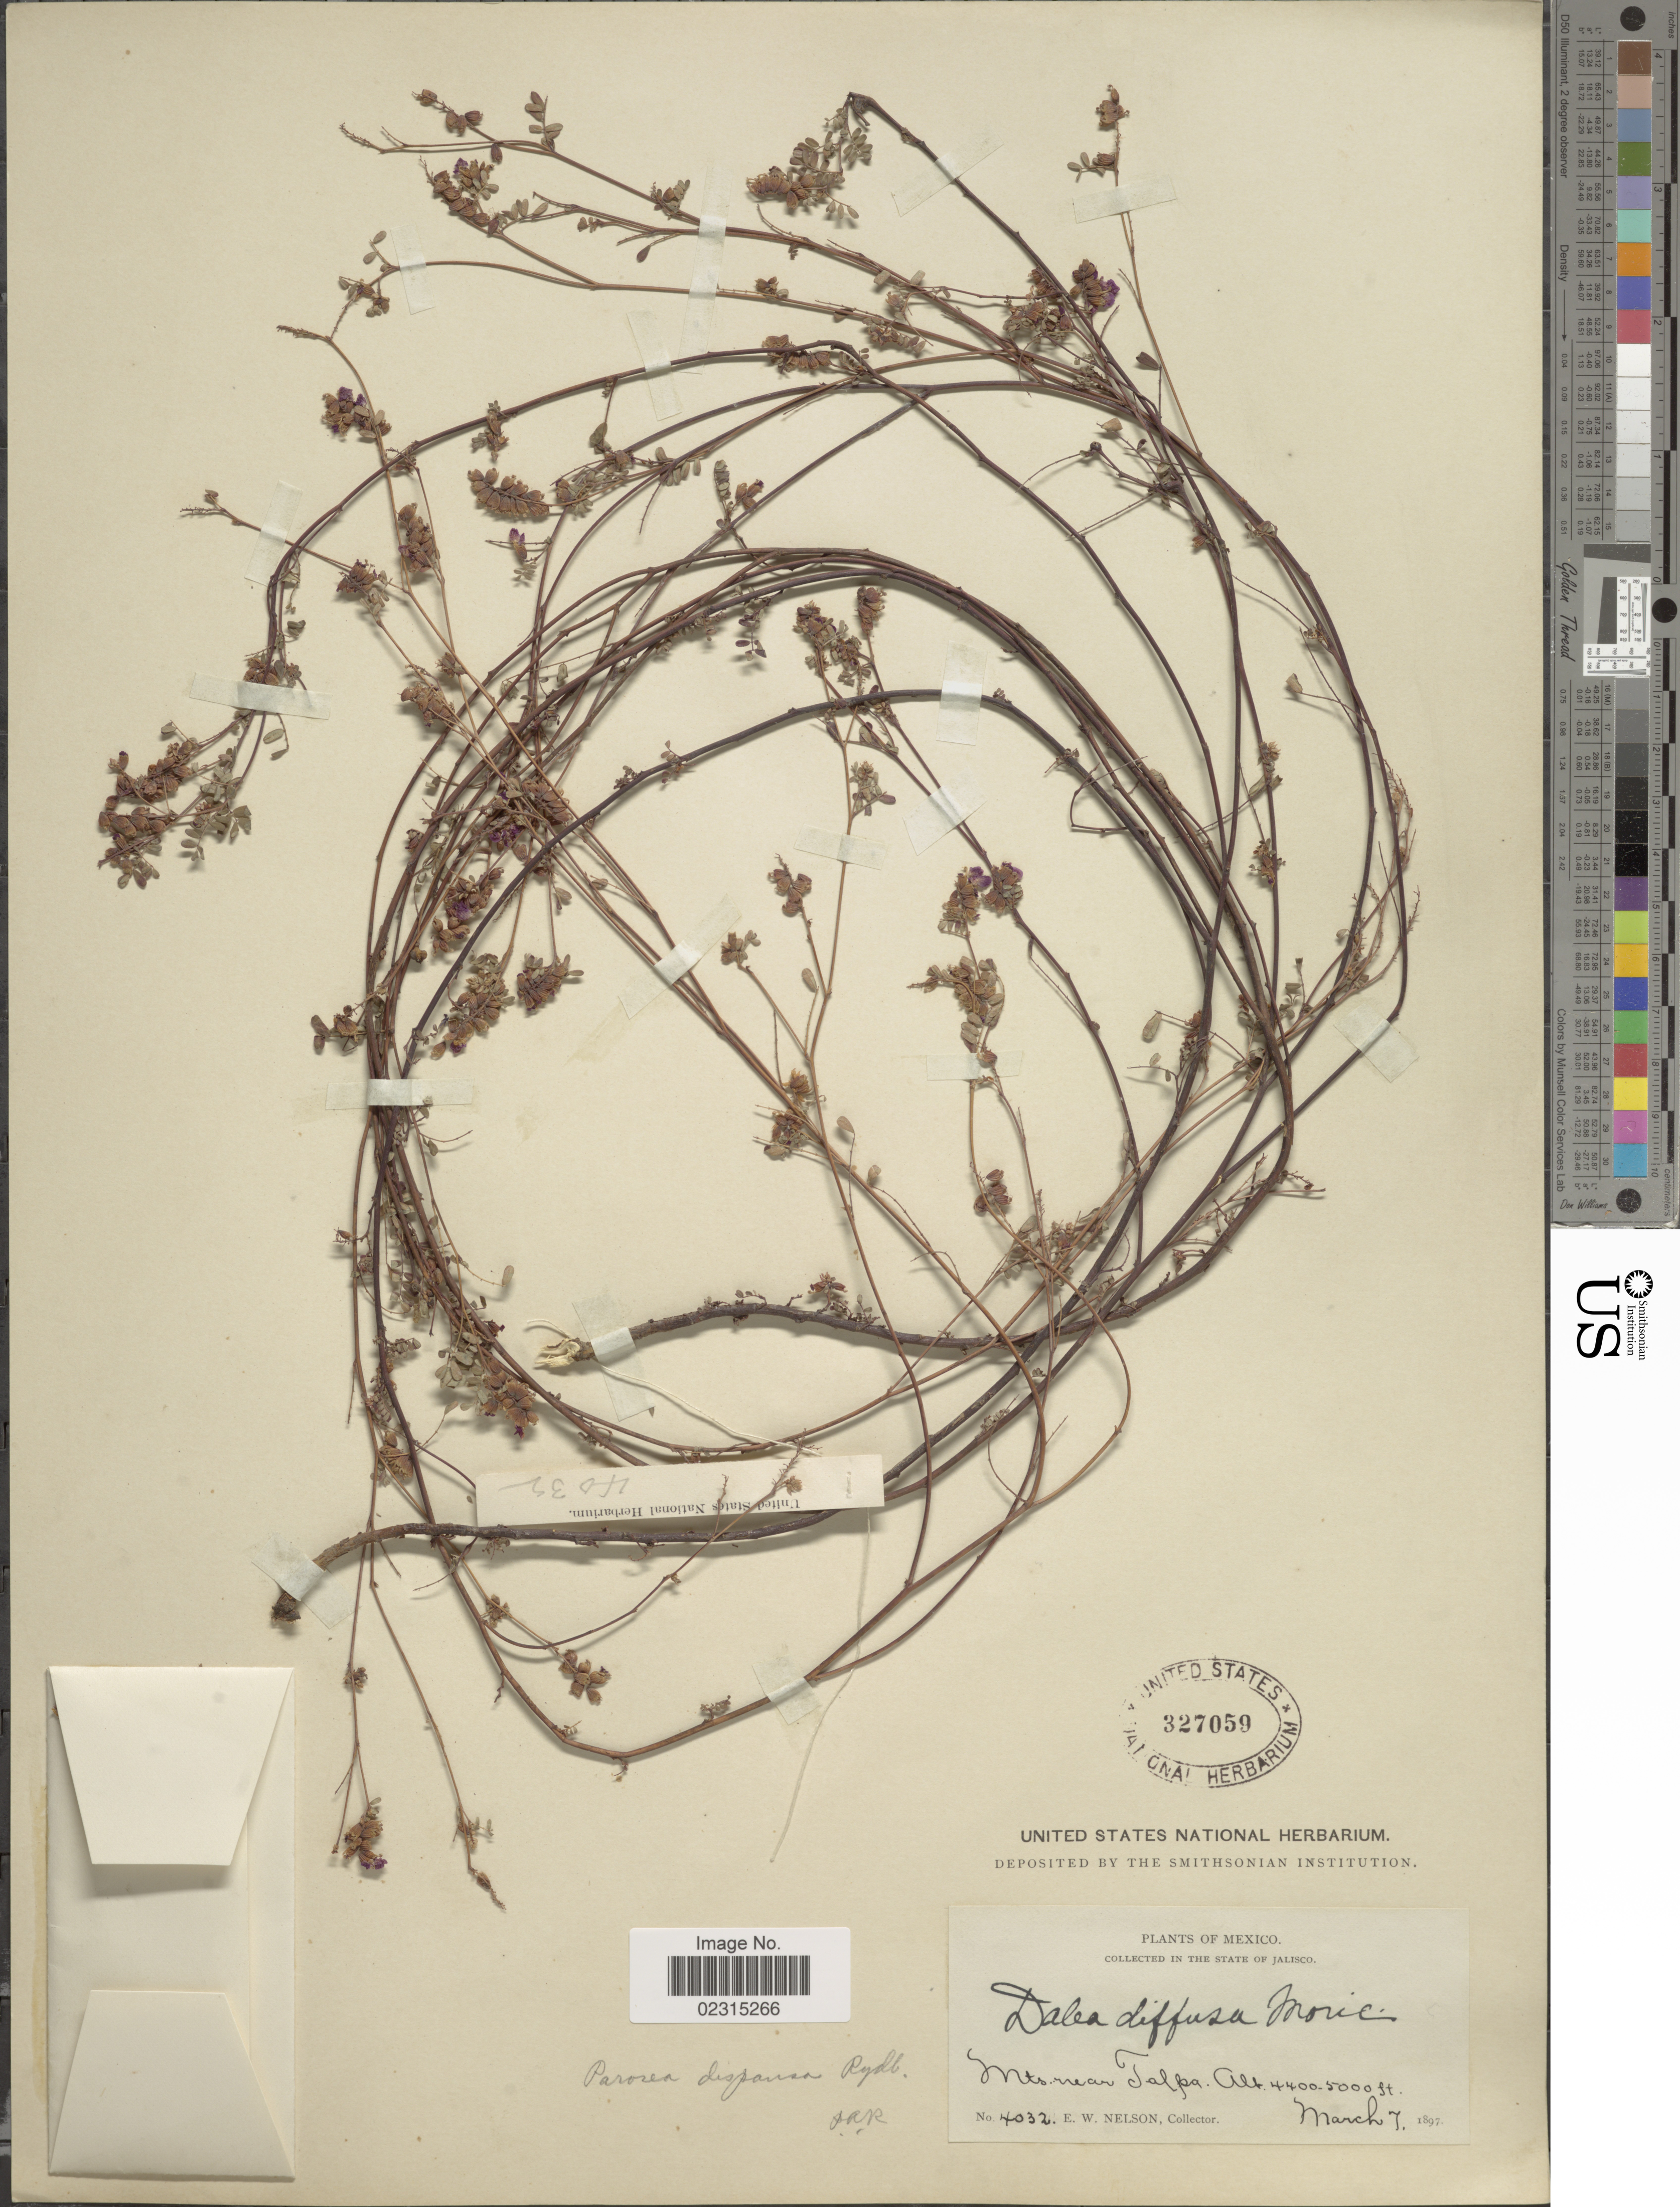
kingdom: Plantae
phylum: Tracheophyta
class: Magnoliopsida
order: Fabales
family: Fabaceae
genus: Marina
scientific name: Marina dispansa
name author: (Rydb.) Barneby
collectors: E. W. Nelson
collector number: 4032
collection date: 1897-03-07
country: Mexico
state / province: Jalisco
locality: Mts near Talpa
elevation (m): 1341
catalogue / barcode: US 327059